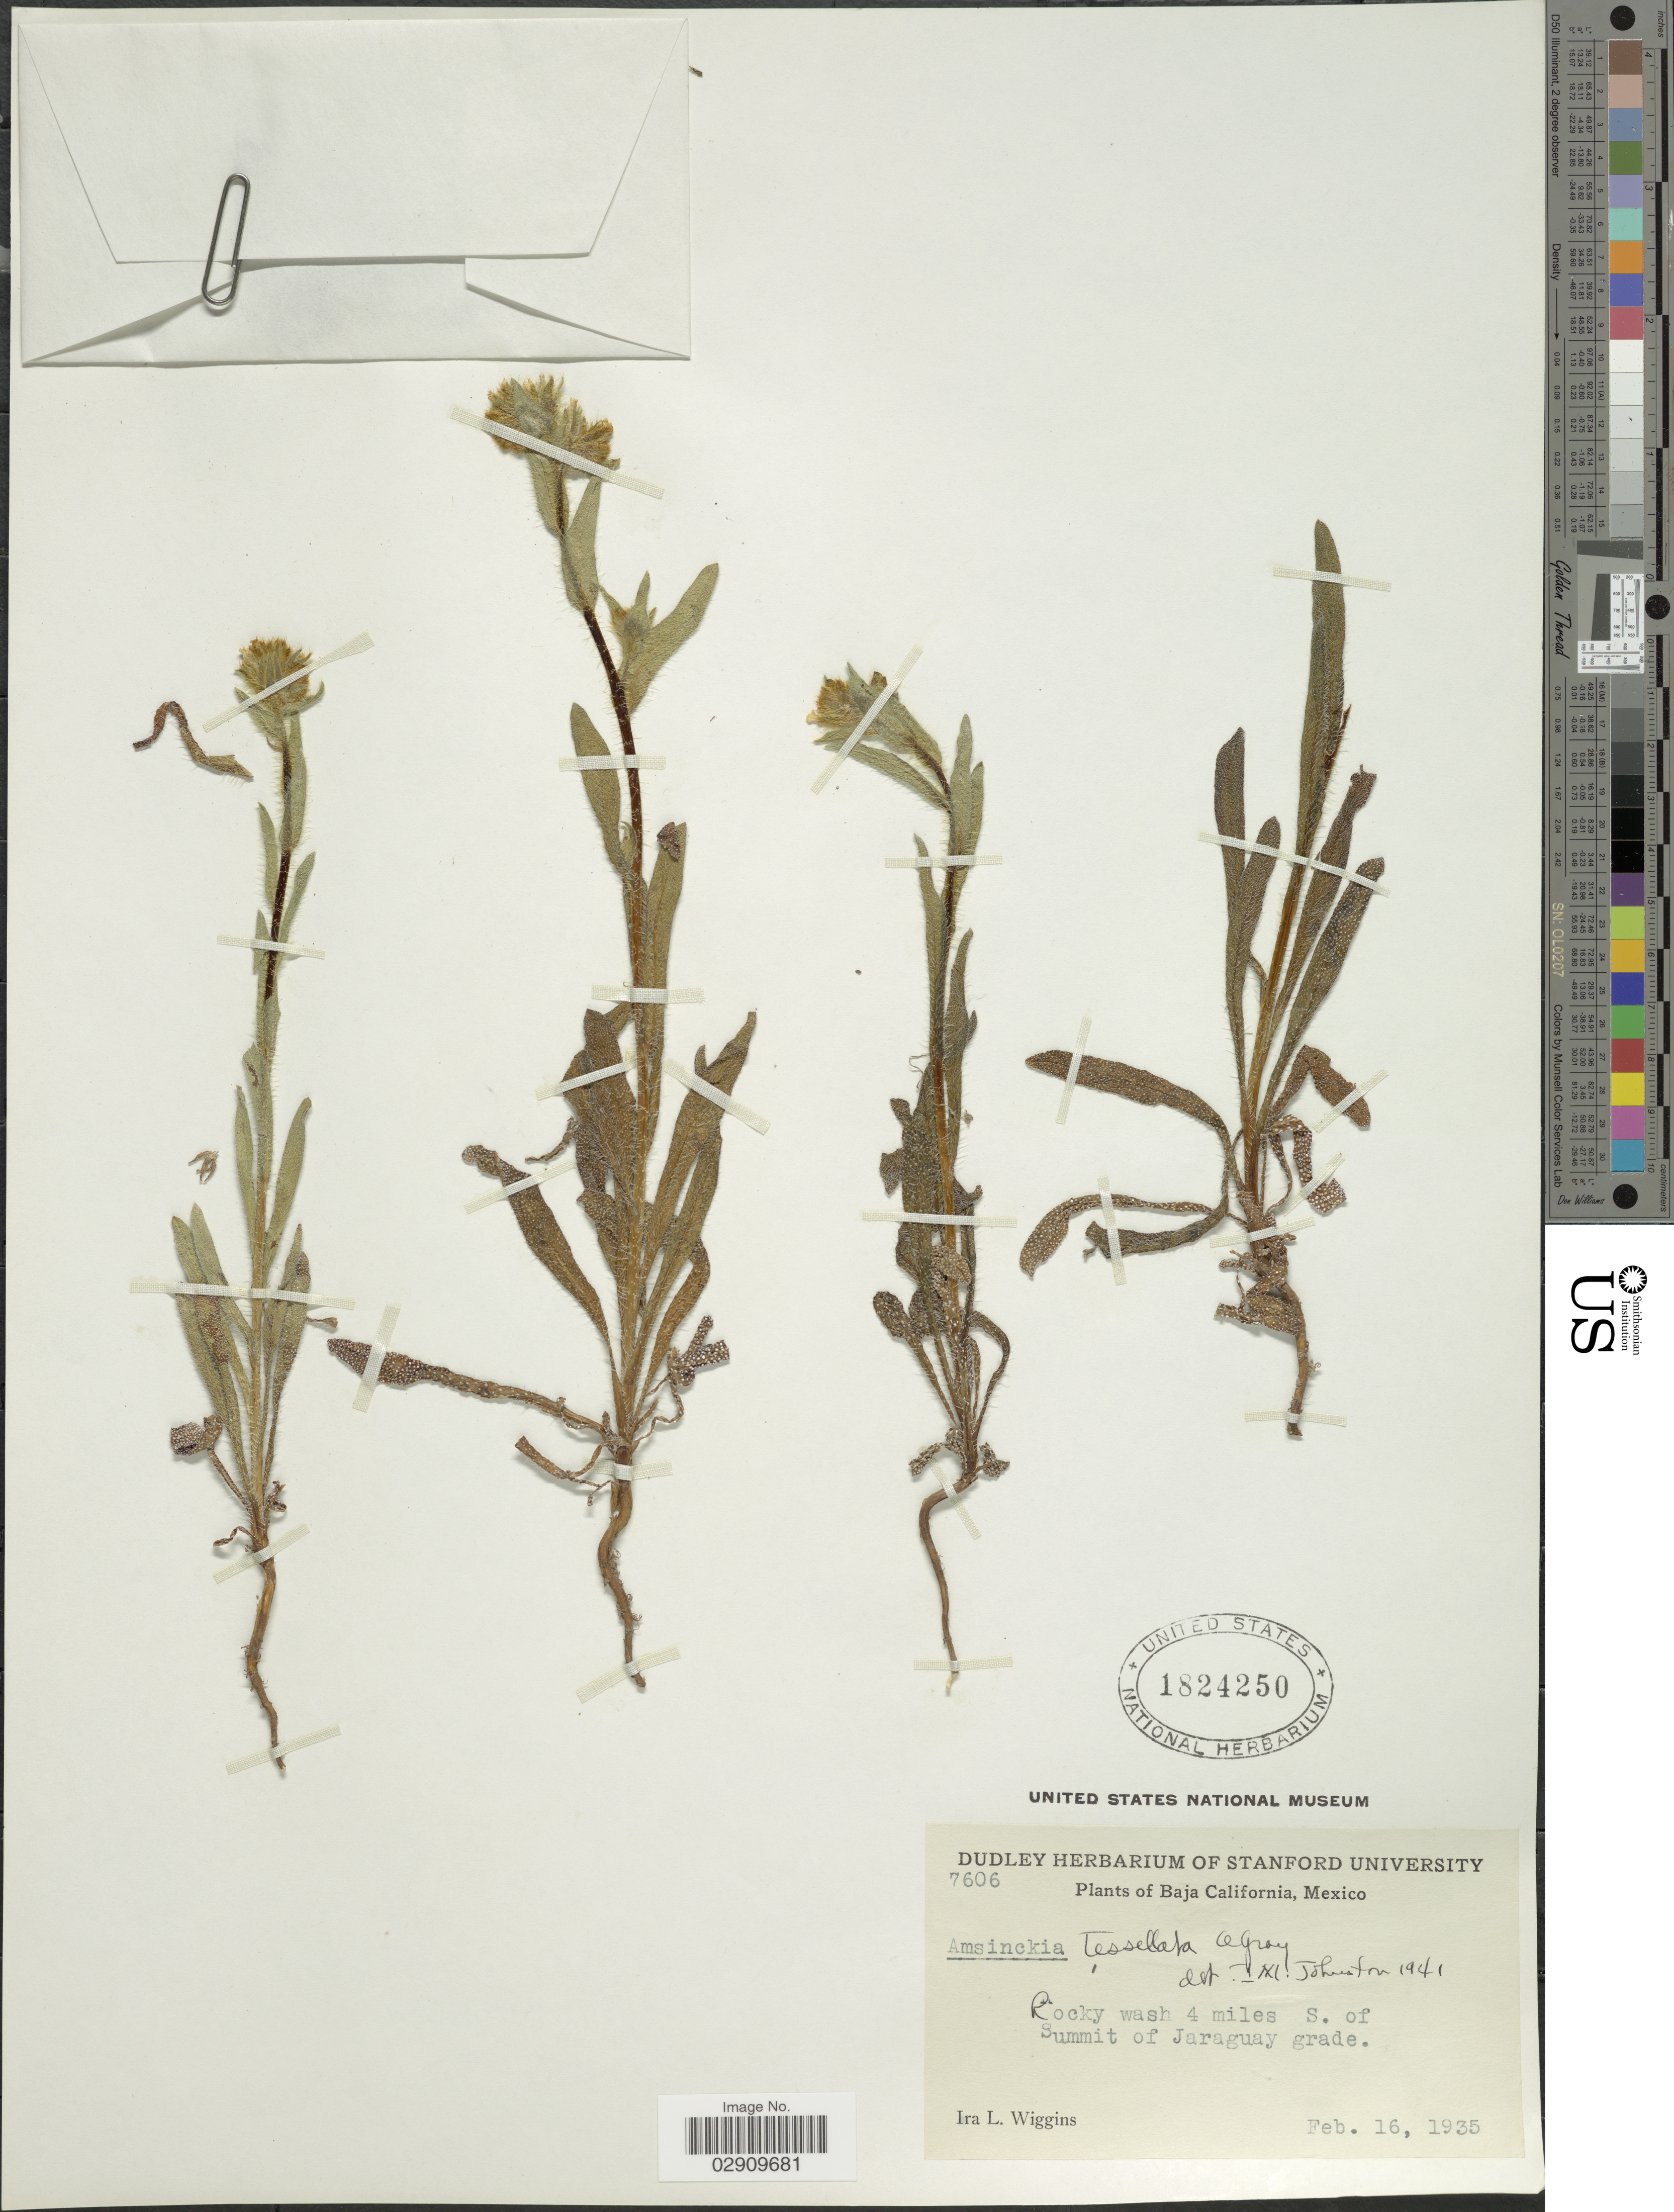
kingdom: Plantae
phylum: Tracheophyta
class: Magnoliopsida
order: Boraginales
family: Boraginaceae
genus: Amsinckia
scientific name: Amsinckia tessellata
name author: A. Gray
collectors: I. L. Wiggins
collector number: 7606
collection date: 1935-02-16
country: Mexico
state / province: Baja California Norte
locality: Rocky wash 4 miles S. of Summit of Jaraguay grade.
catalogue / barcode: US 1824250